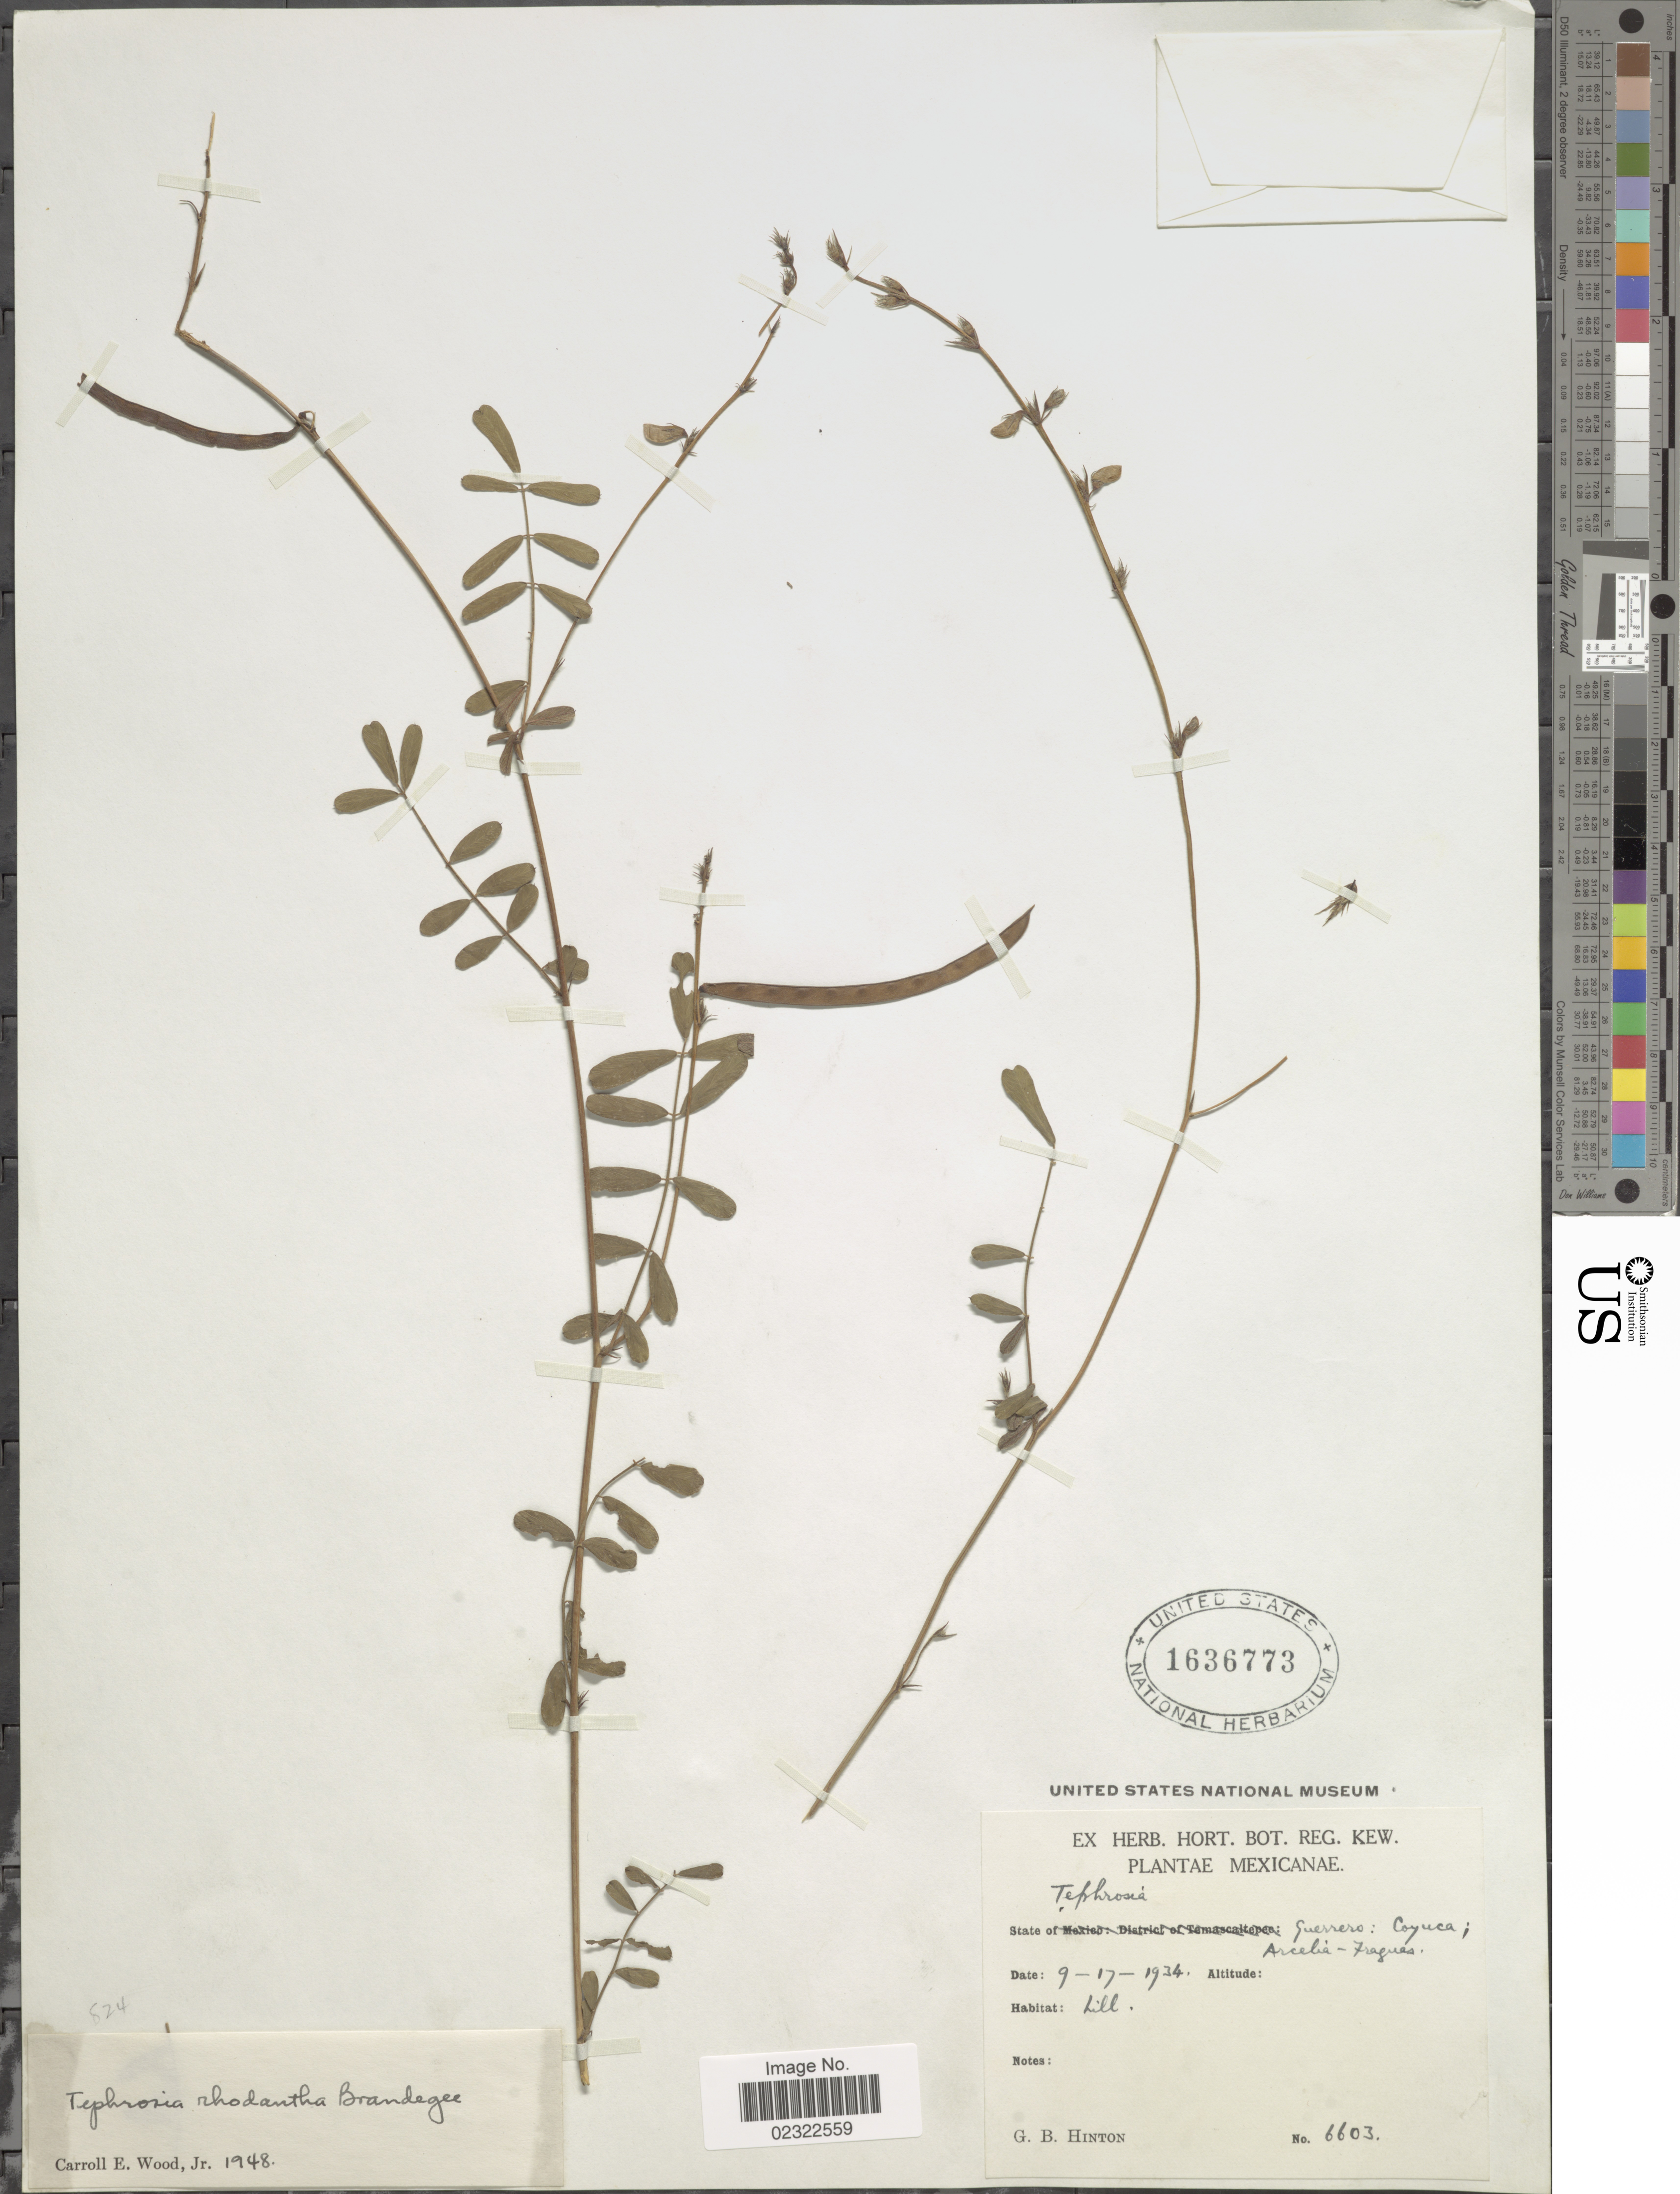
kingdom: Plantae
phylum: Tracheophyta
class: Magnoliopsida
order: Fabales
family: Fabaceae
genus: Tephrosia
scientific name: Tephrosia rhodantha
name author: Brandegee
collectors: G. B. Hinton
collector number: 6603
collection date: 1934-09-17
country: Mexico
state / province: Guerrero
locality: Guerrero : Coyuca; Arcelia - Fraguas.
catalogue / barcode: US 1636773